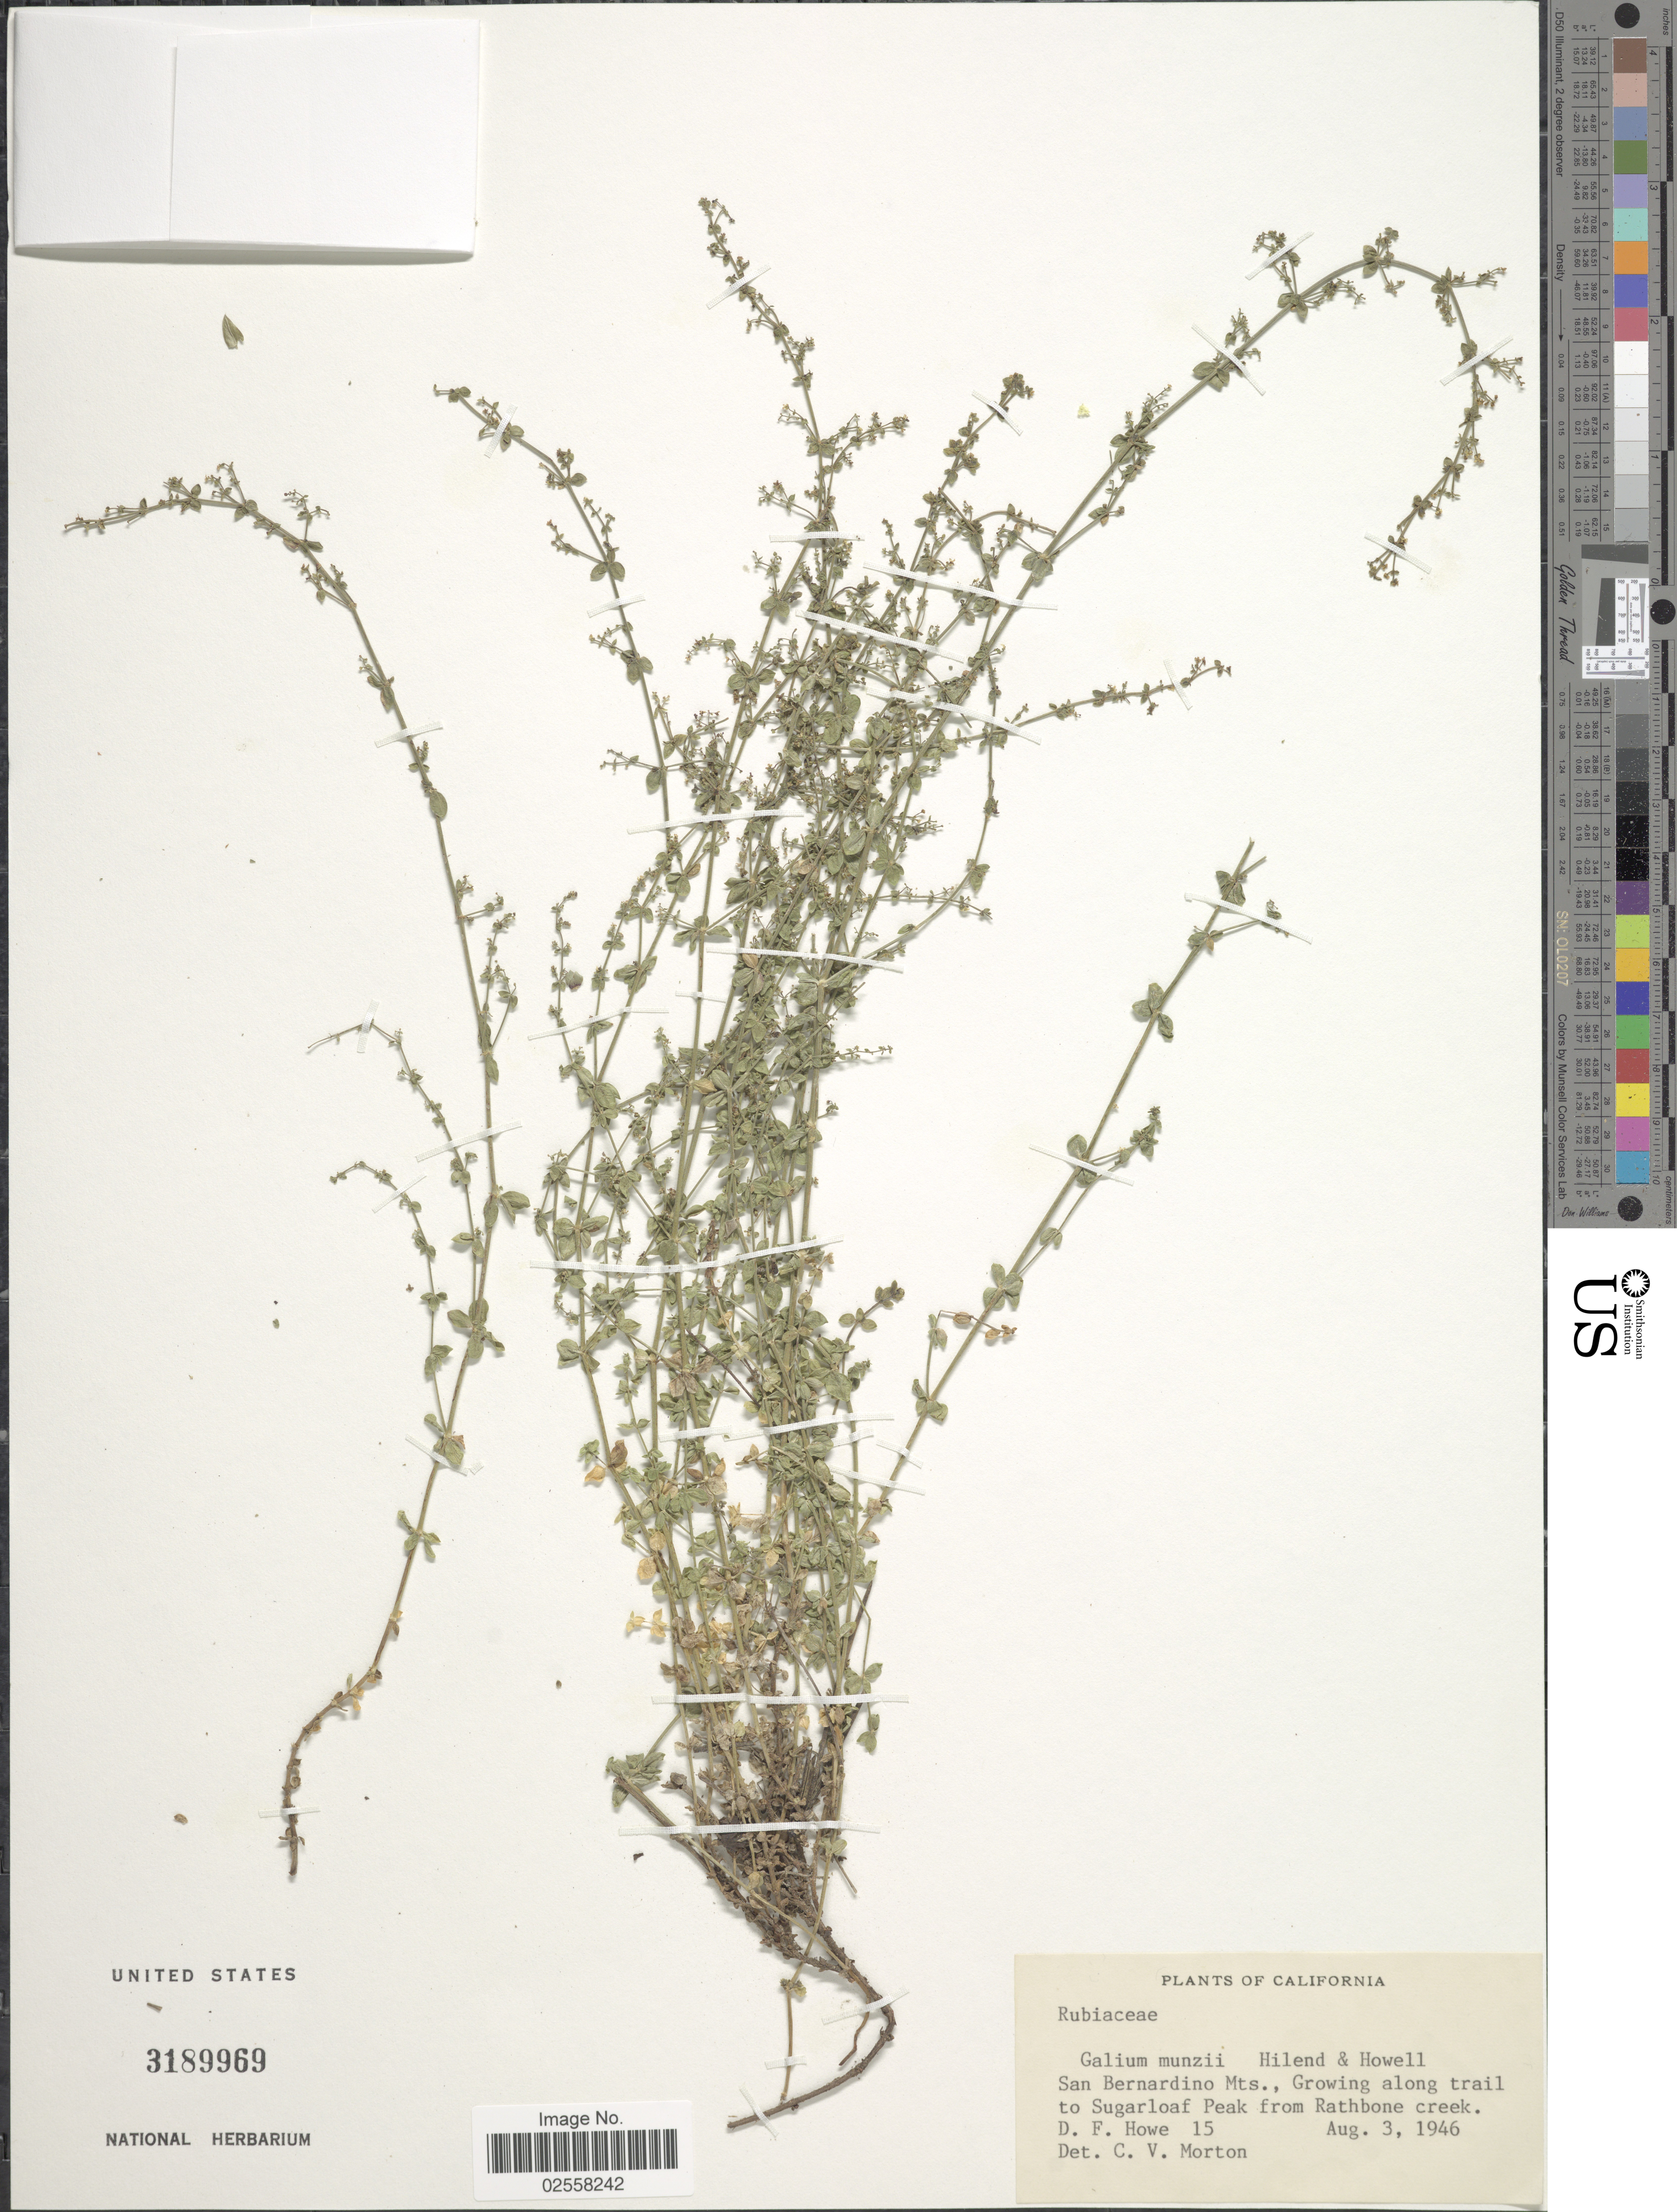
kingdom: Plantae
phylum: Tracheophyta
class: Magnoliopsida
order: Gentianales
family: Rubiaceae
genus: Galium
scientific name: Galium munzii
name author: Hilend & J.T. Howell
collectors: D. Howe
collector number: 15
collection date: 1946-08-03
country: United States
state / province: California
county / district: San Bernardino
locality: San Bernardino Mts, Sugarloaf Peak from Rathbone Creek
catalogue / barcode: US 3189969